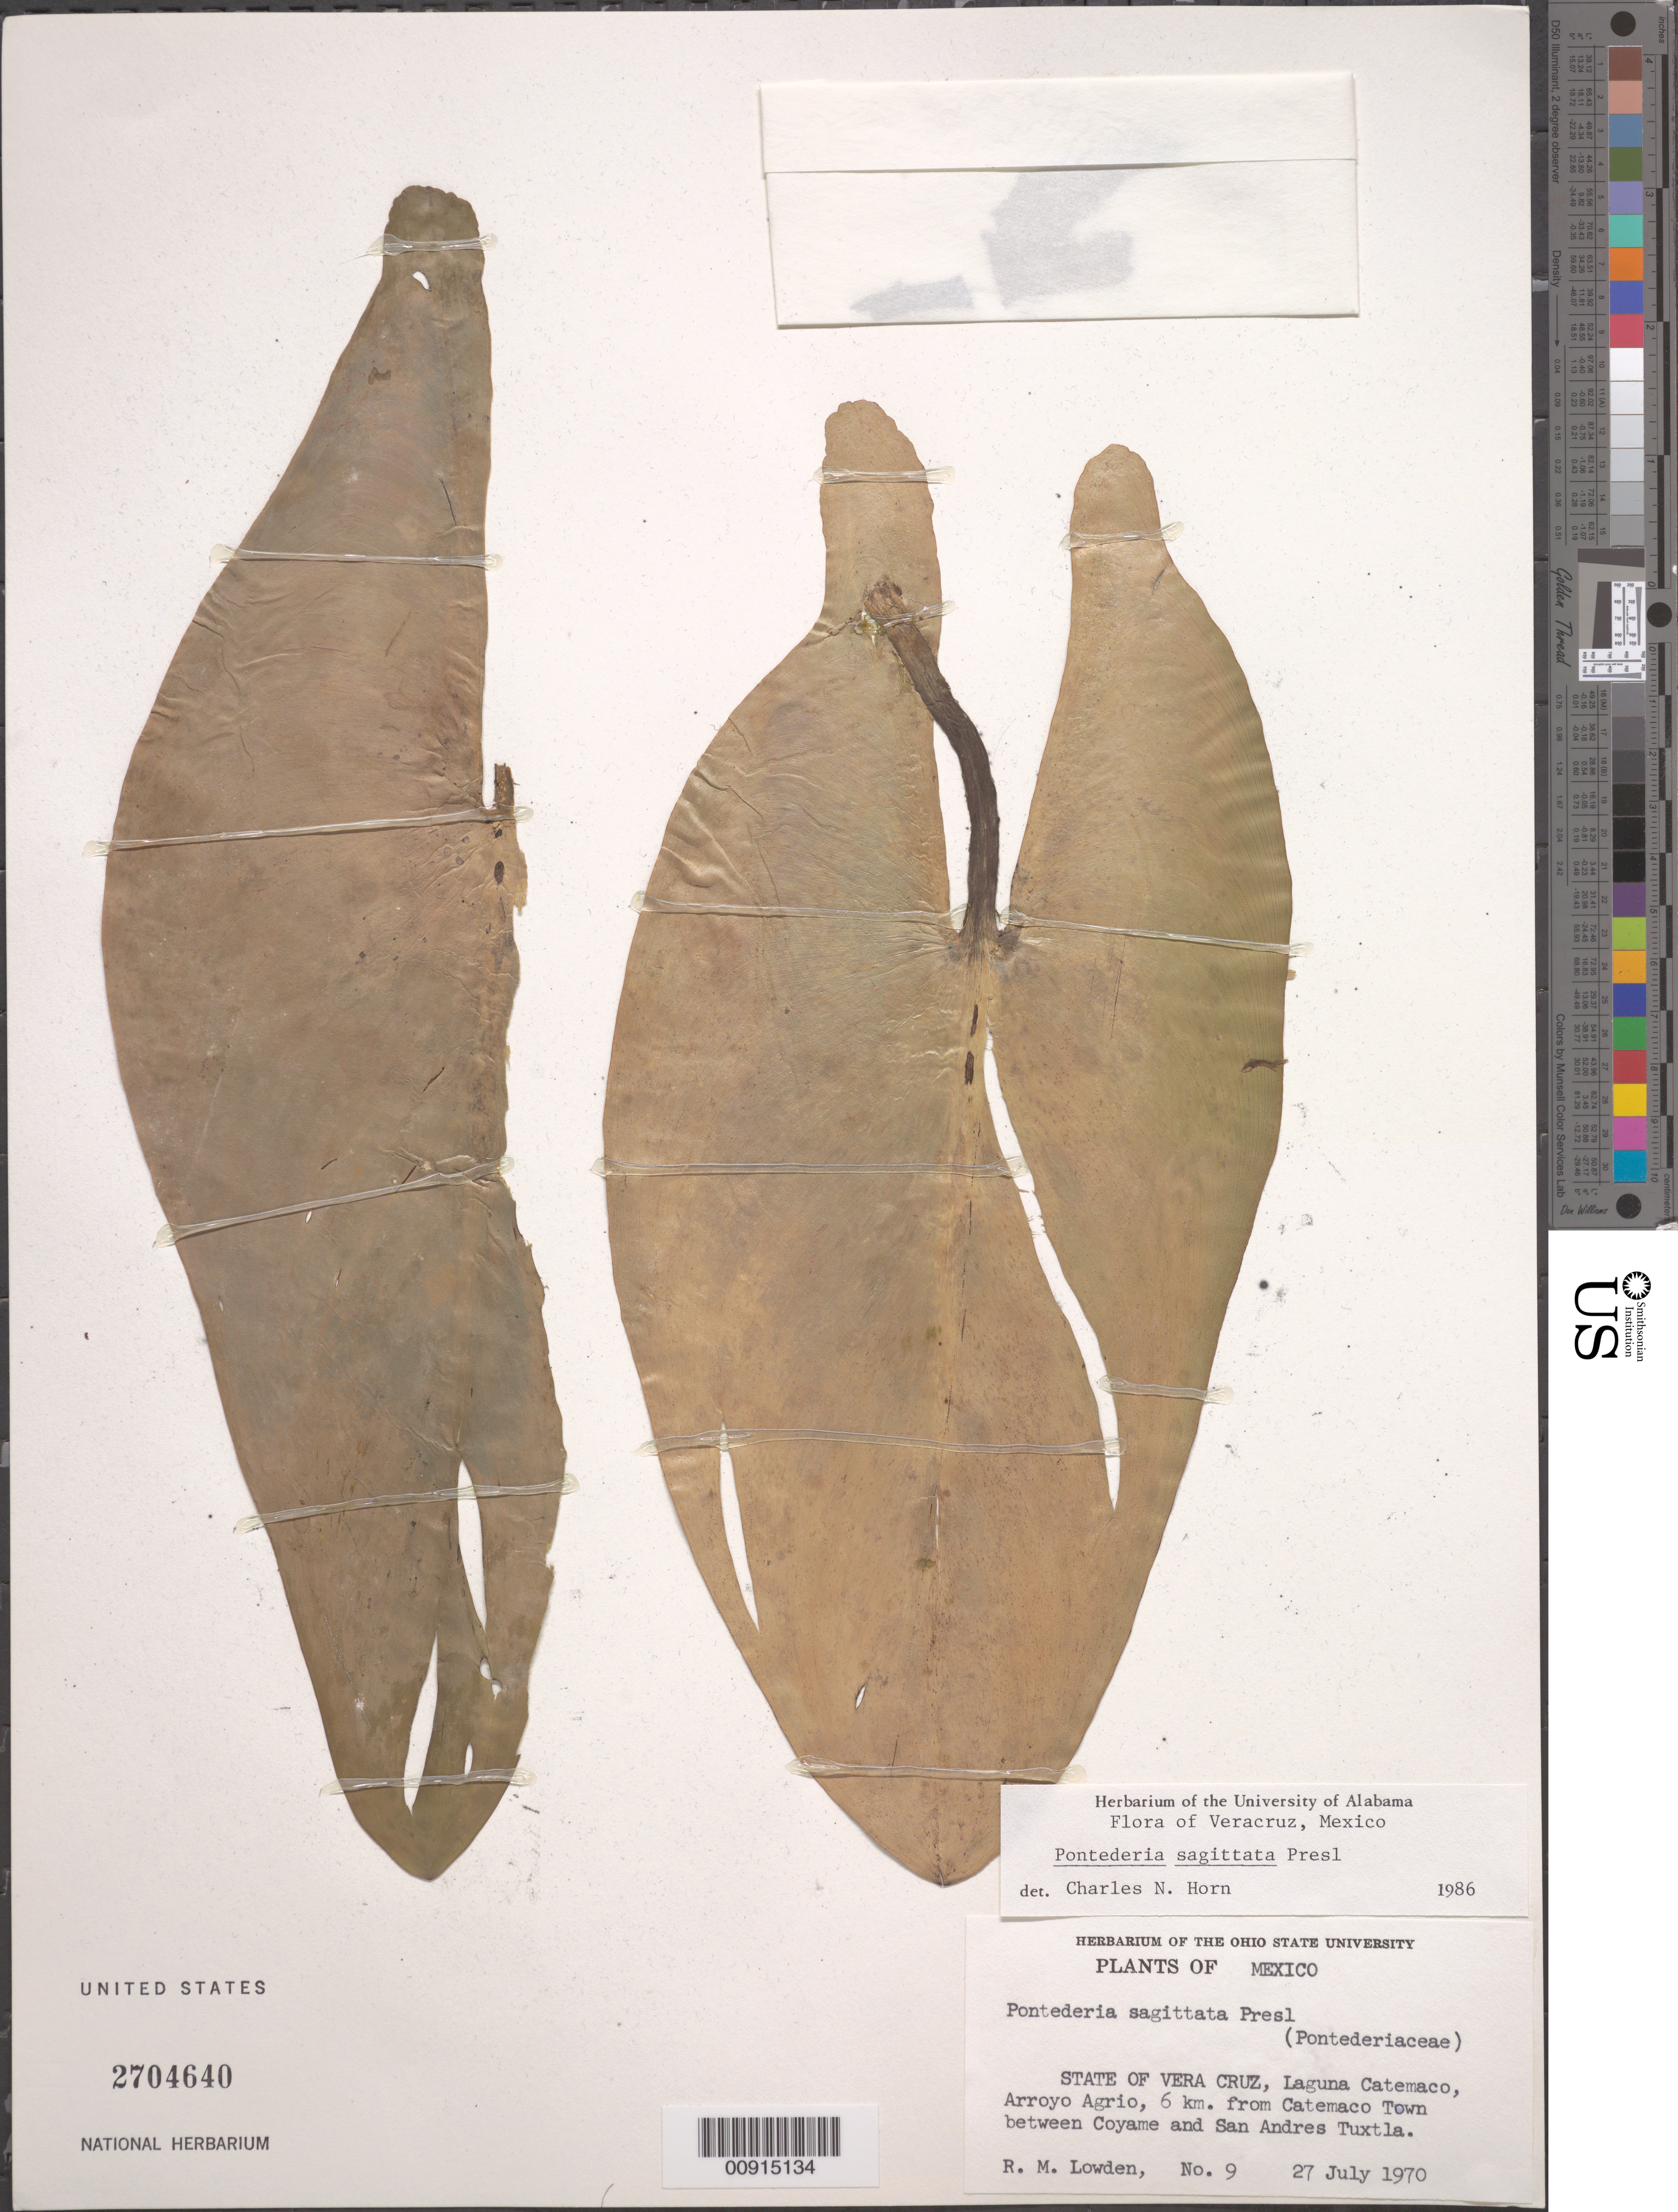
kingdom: Plantae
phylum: Tracheophyta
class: Liliopsida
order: Commelinales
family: Pontederiaceae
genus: Pontederia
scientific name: Pontederia sagittata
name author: C. Presl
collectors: R. M. Lowden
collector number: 9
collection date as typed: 27 Jul 1970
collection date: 1970-07-27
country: Mexico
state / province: Veracruz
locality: State of Veracruz, Laguna Catemaco, Arroyo Agrio, 6 km. from Catemaco Town between Coyame and San Andrés Tuxtla.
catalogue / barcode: US 2704640